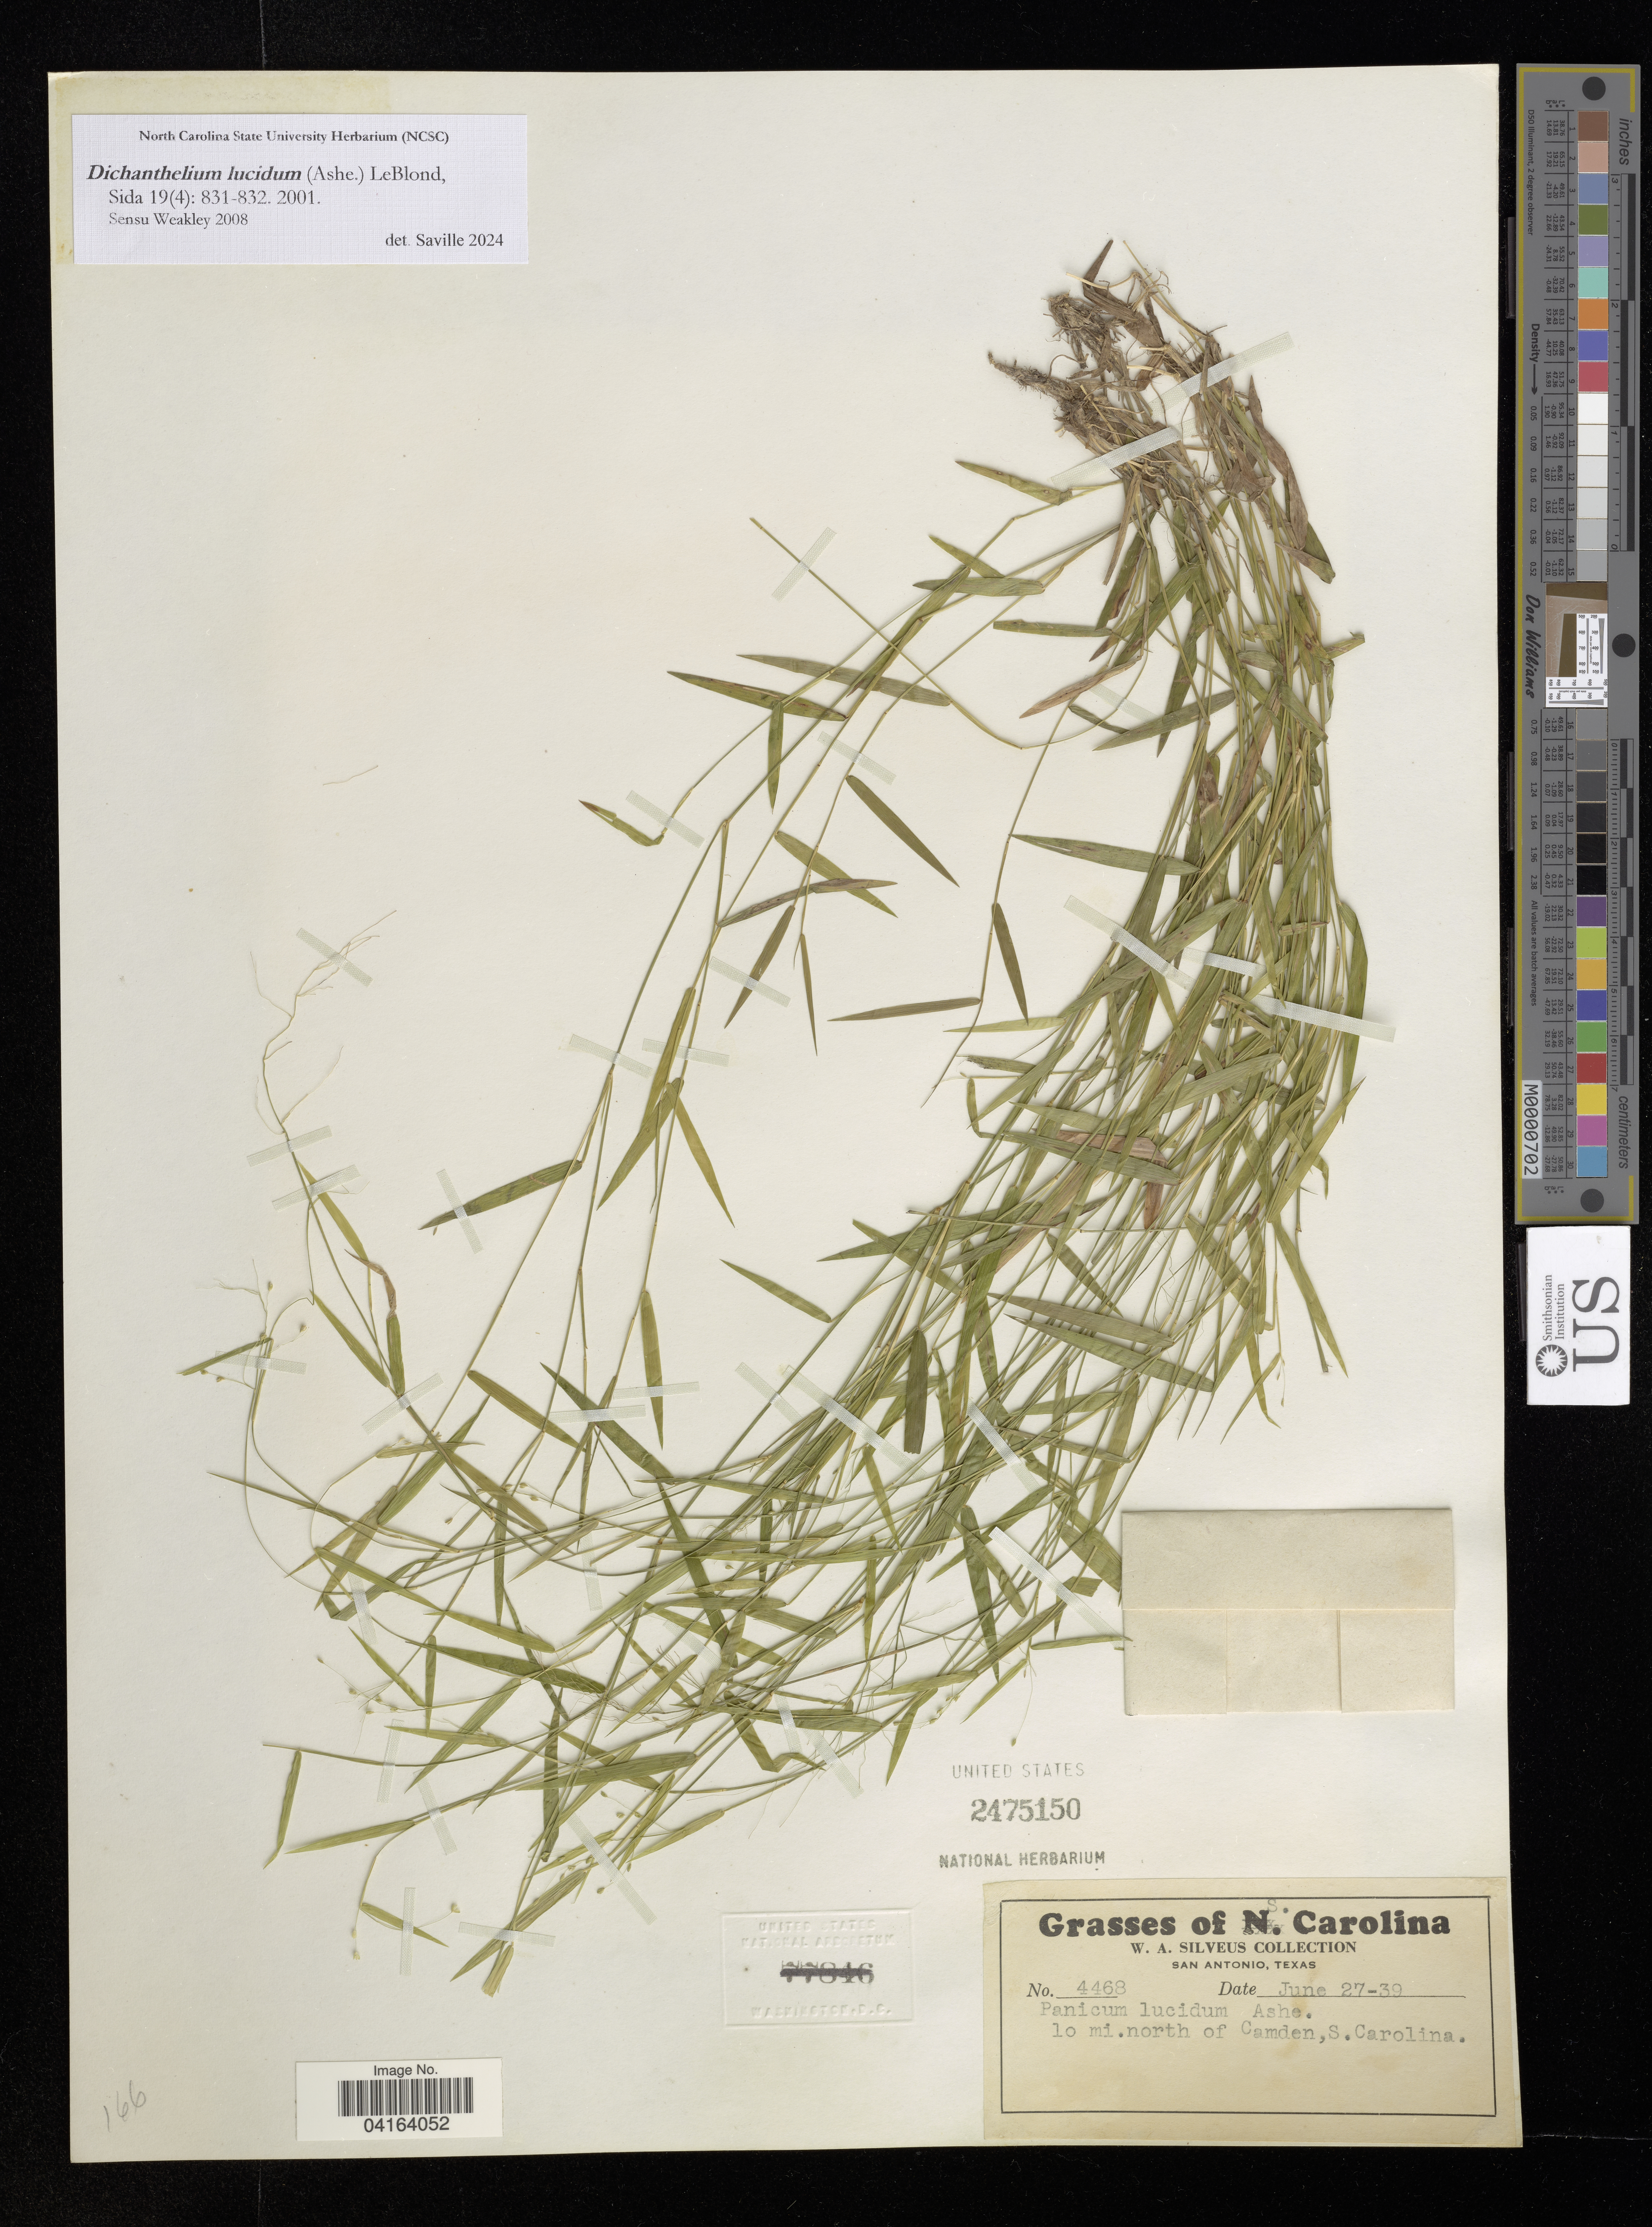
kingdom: Plantae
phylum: Tracheophyta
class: Liliopsida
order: Poales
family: Poaceae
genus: Dichanthelium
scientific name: Dichanthelium lucidum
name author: (Ashe) LeBlond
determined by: Saville, A. C., (NCSC), North Carolina State University (UNITED STATES)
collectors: W. Silveus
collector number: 4468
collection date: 1939-06-27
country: United States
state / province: South Carolina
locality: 10 mi. north of Camden.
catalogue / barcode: US 2475150